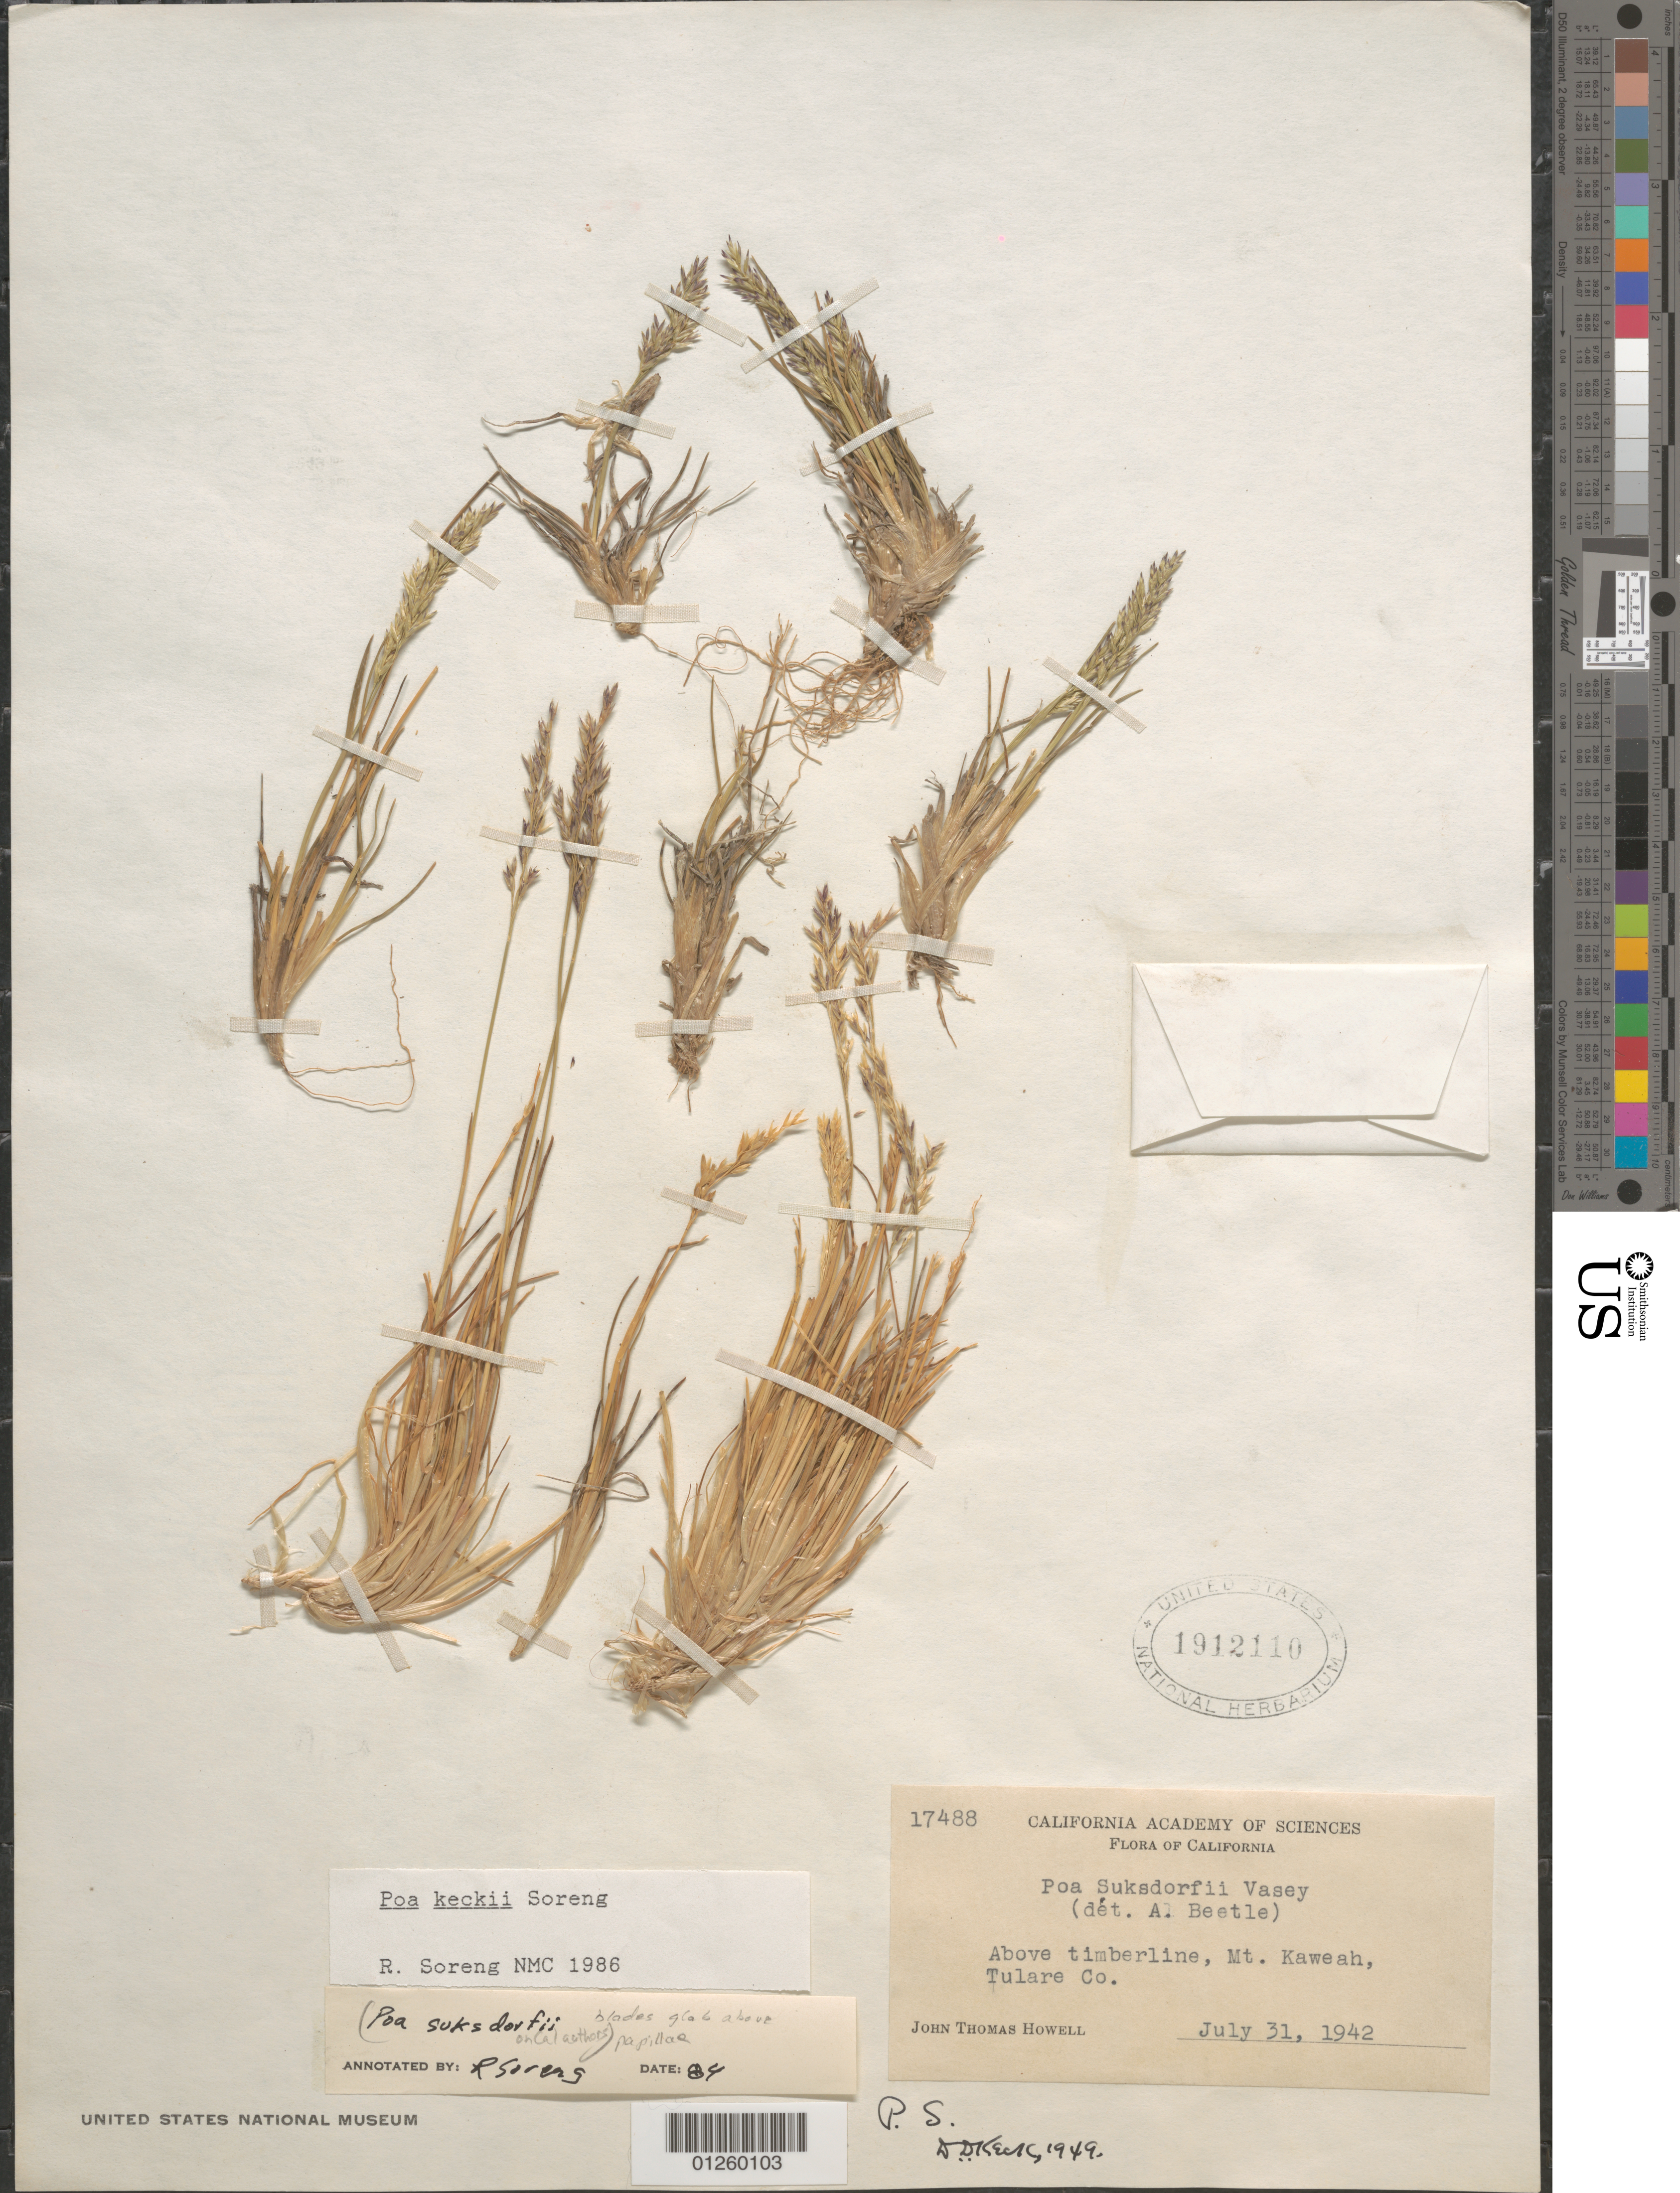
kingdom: Plantae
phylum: Tracheophyta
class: Liliopsida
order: Poales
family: Poaceae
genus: Poa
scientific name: Poa keckii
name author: Soreng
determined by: Soreng, Robert J., Research Associate (BOT), Smithsonian Institution - National Museum of Natural History (UNITED STATES)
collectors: J. T. Howell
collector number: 17488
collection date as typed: July 31, 1942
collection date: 1942-07-31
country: United States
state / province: California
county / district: Tulare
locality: Above timberline, Mt. Kaweah.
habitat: Above timberline.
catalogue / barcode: US 1912110